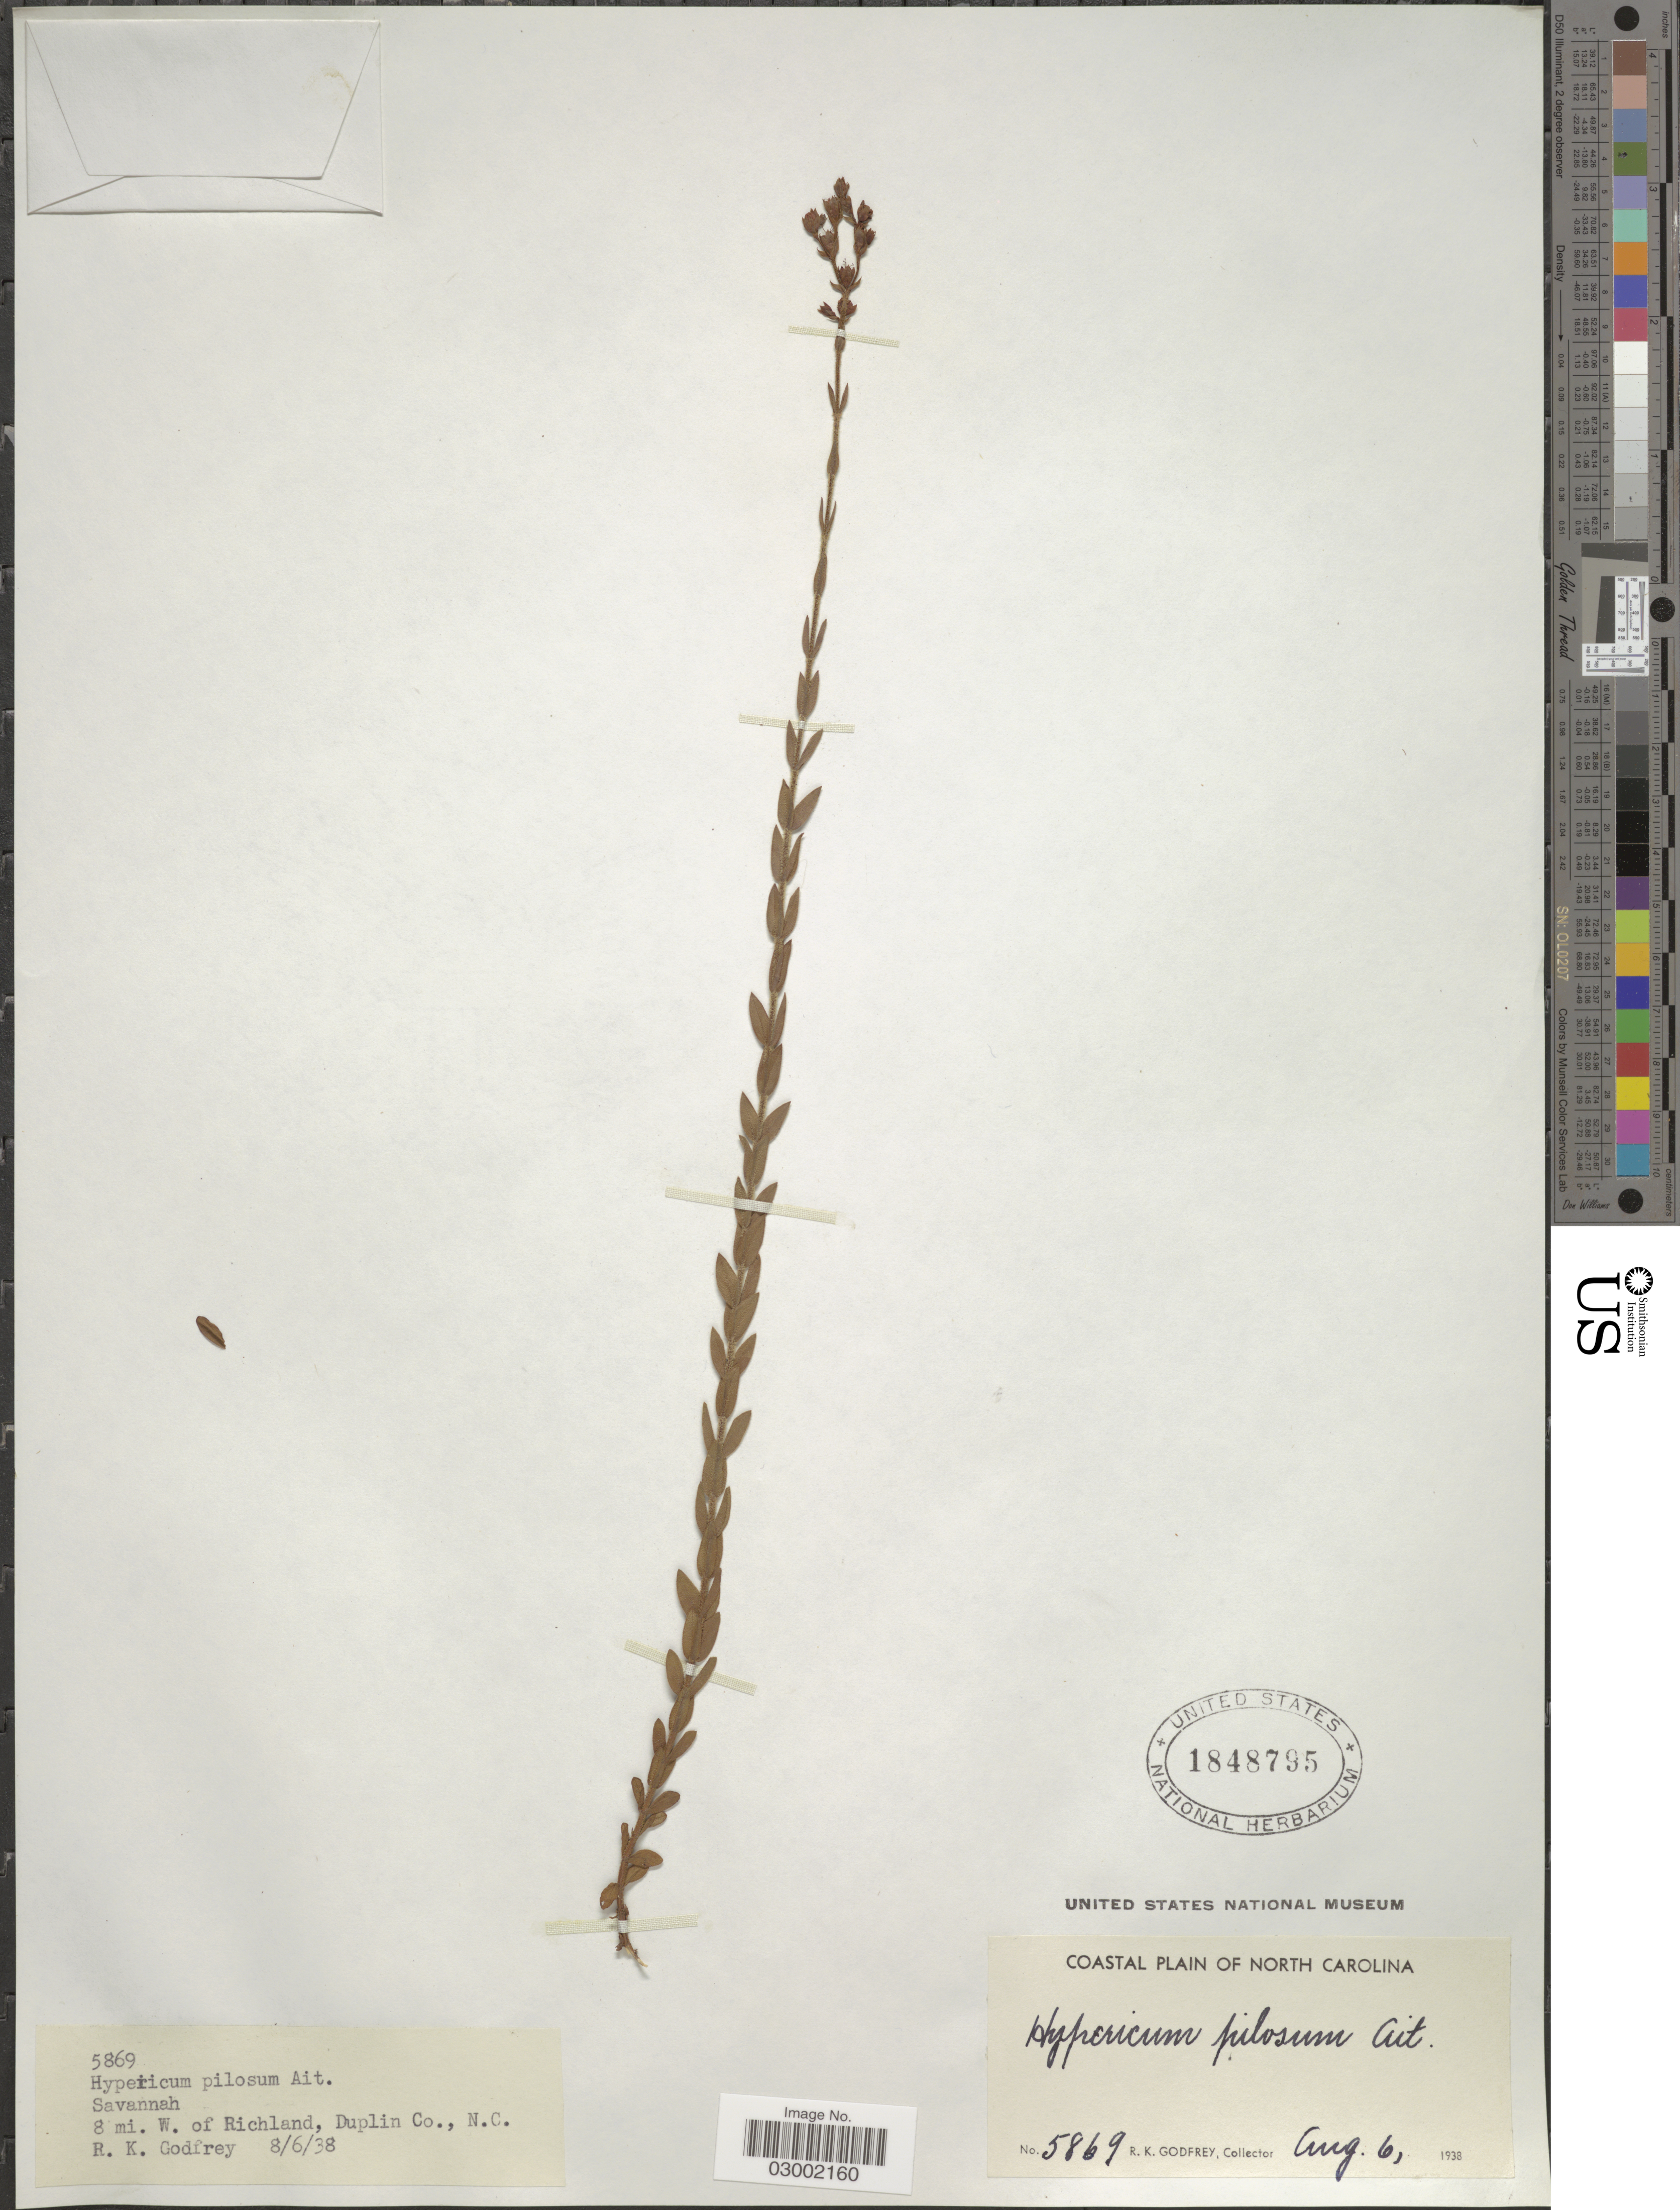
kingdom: Plantae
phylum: Tracheophyta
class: Magnoliopsida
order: Malpighiales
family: Hypericaceae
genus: Hypericum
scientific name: Hypericum pilosum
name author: Walter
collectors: R. K. Godfrey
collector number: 5869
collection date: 1938-08-06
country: United States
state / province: North Carolina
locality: Savannah. 8 mi. W. of Richland, Duplin Co., N.C.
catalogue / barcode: US 1848795